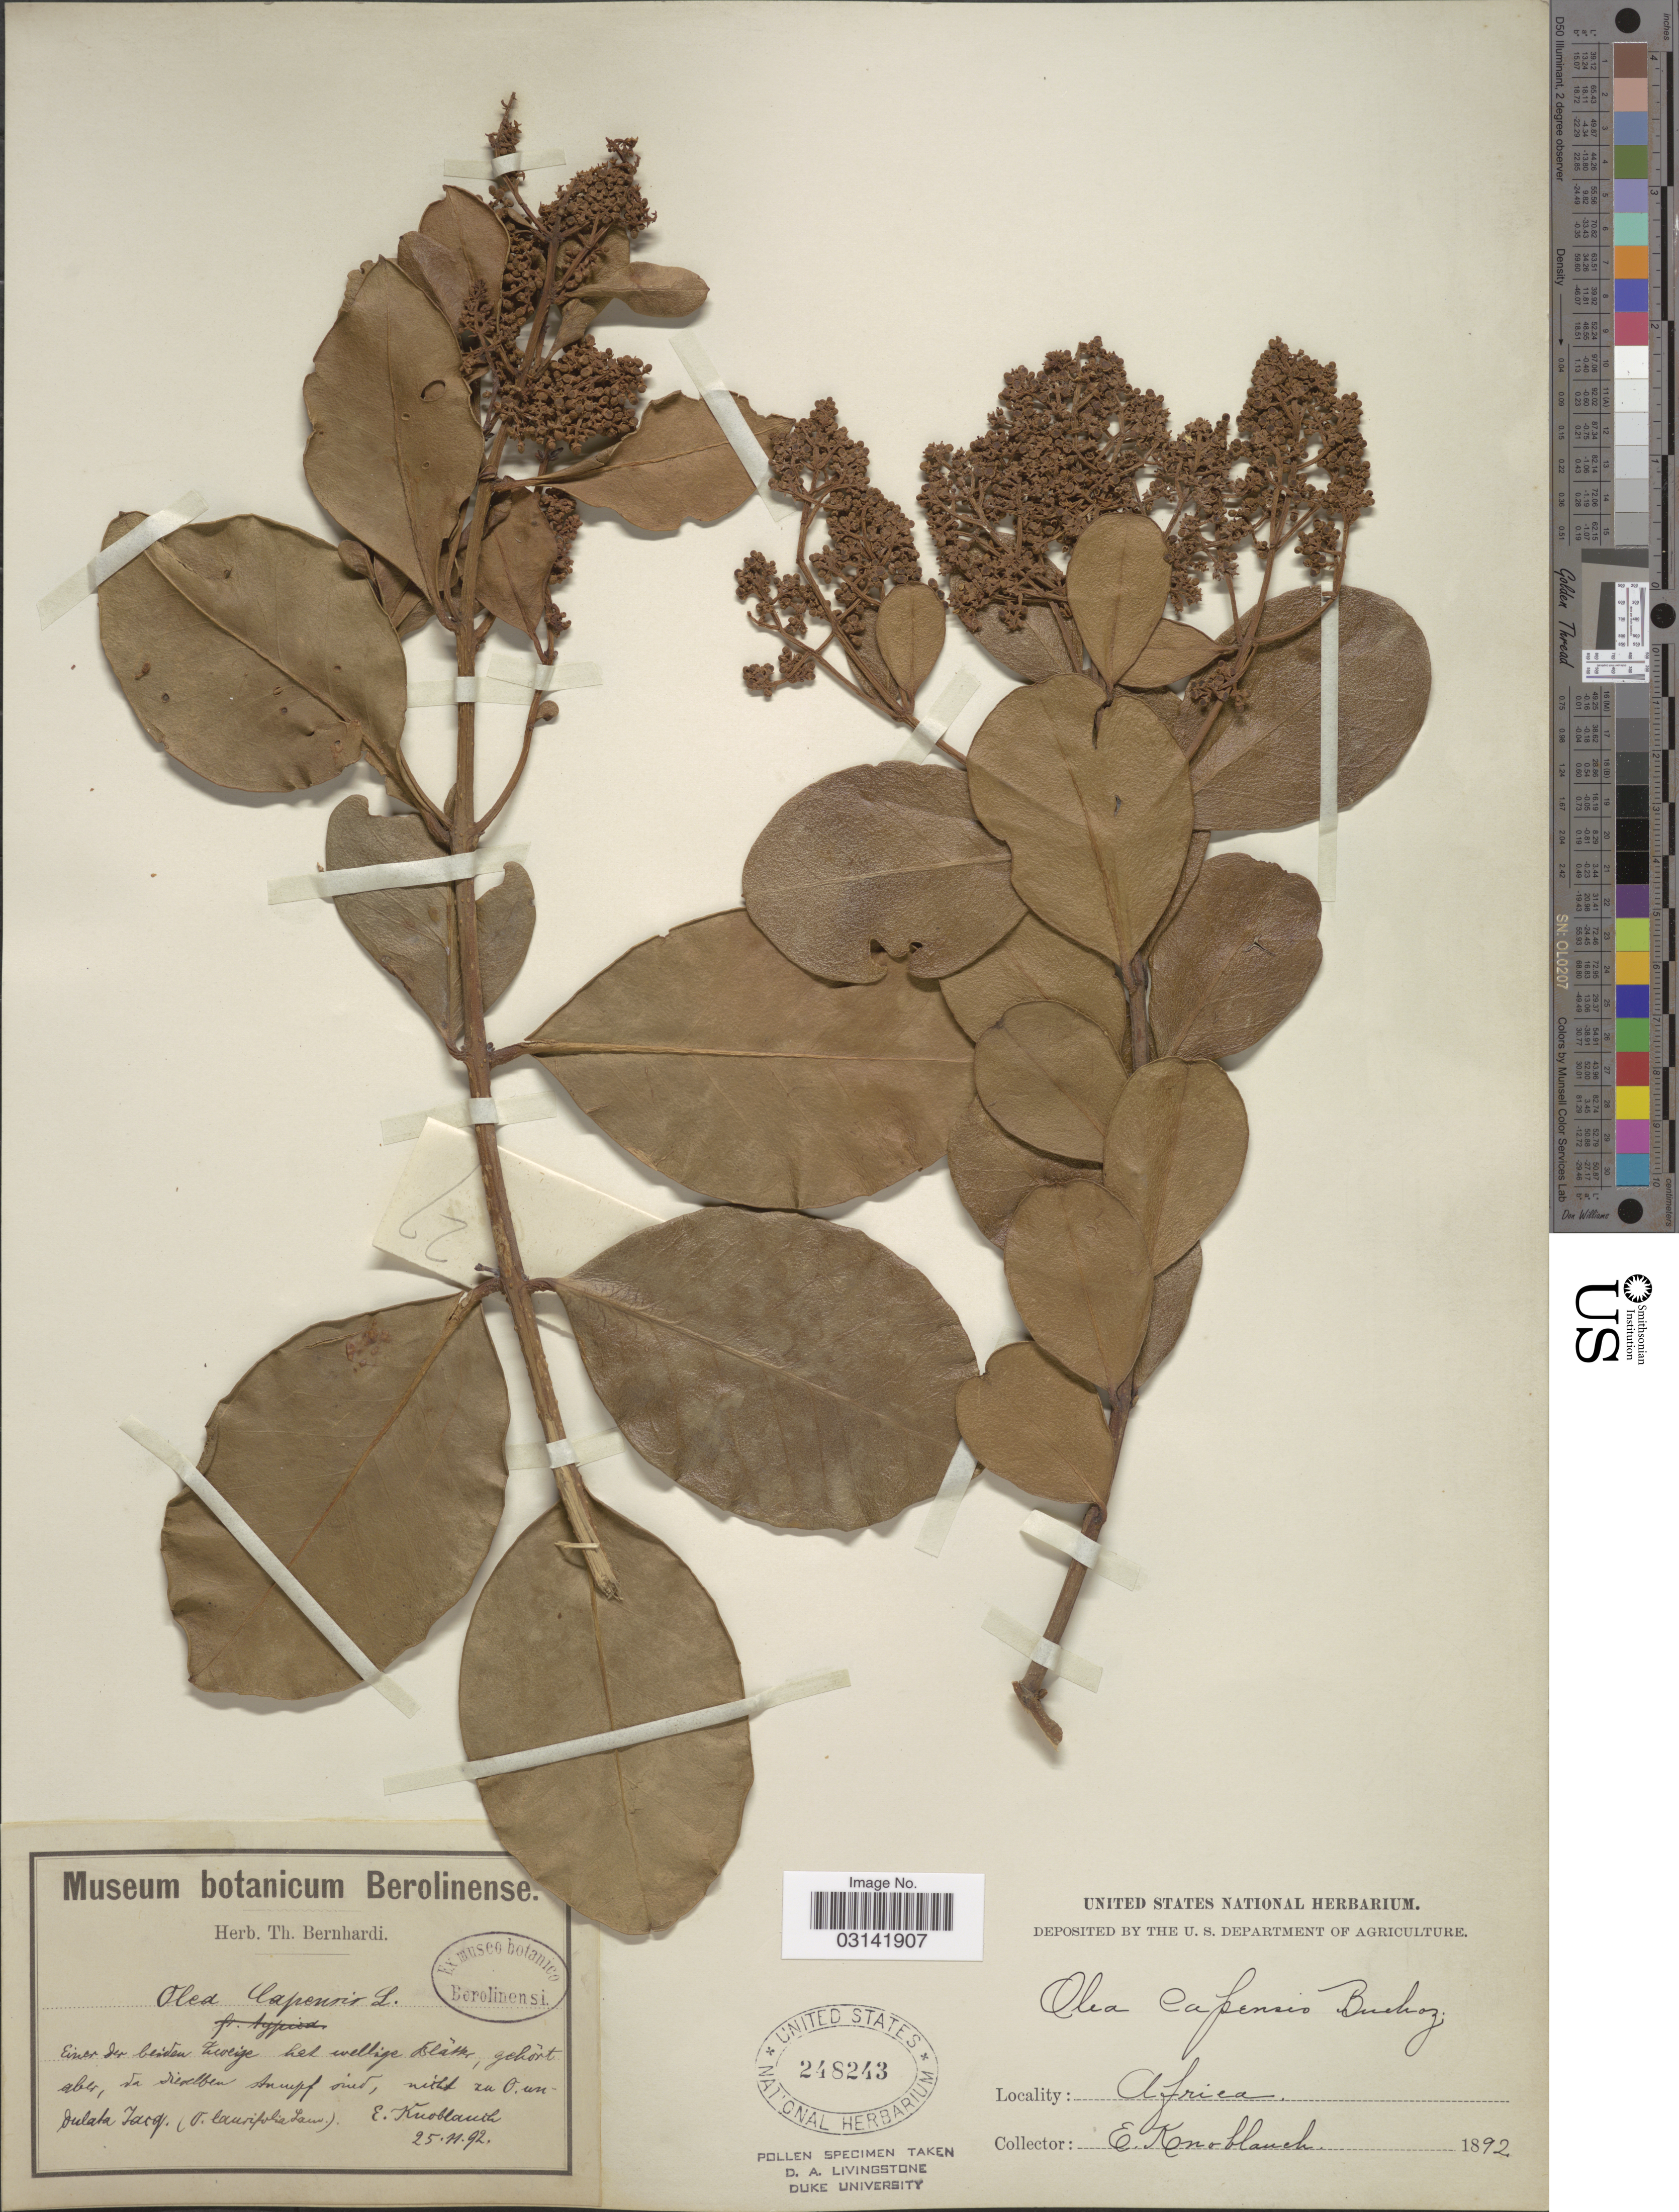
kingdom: Plantae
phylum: Tracheophyta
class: Magnoliopsida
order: Lamiales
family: Oleaceae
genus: Olea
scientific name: Olea capensis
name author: L.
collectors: E. Knoblauch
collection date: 1892-11-25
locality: Africa, Einer der beiden Zweige hel wellige Blütter, gehôrt aber, da dieblben strauft sud, nirtht zu O. un Oulata Tarq. [interpreted]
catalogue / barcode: US 248243